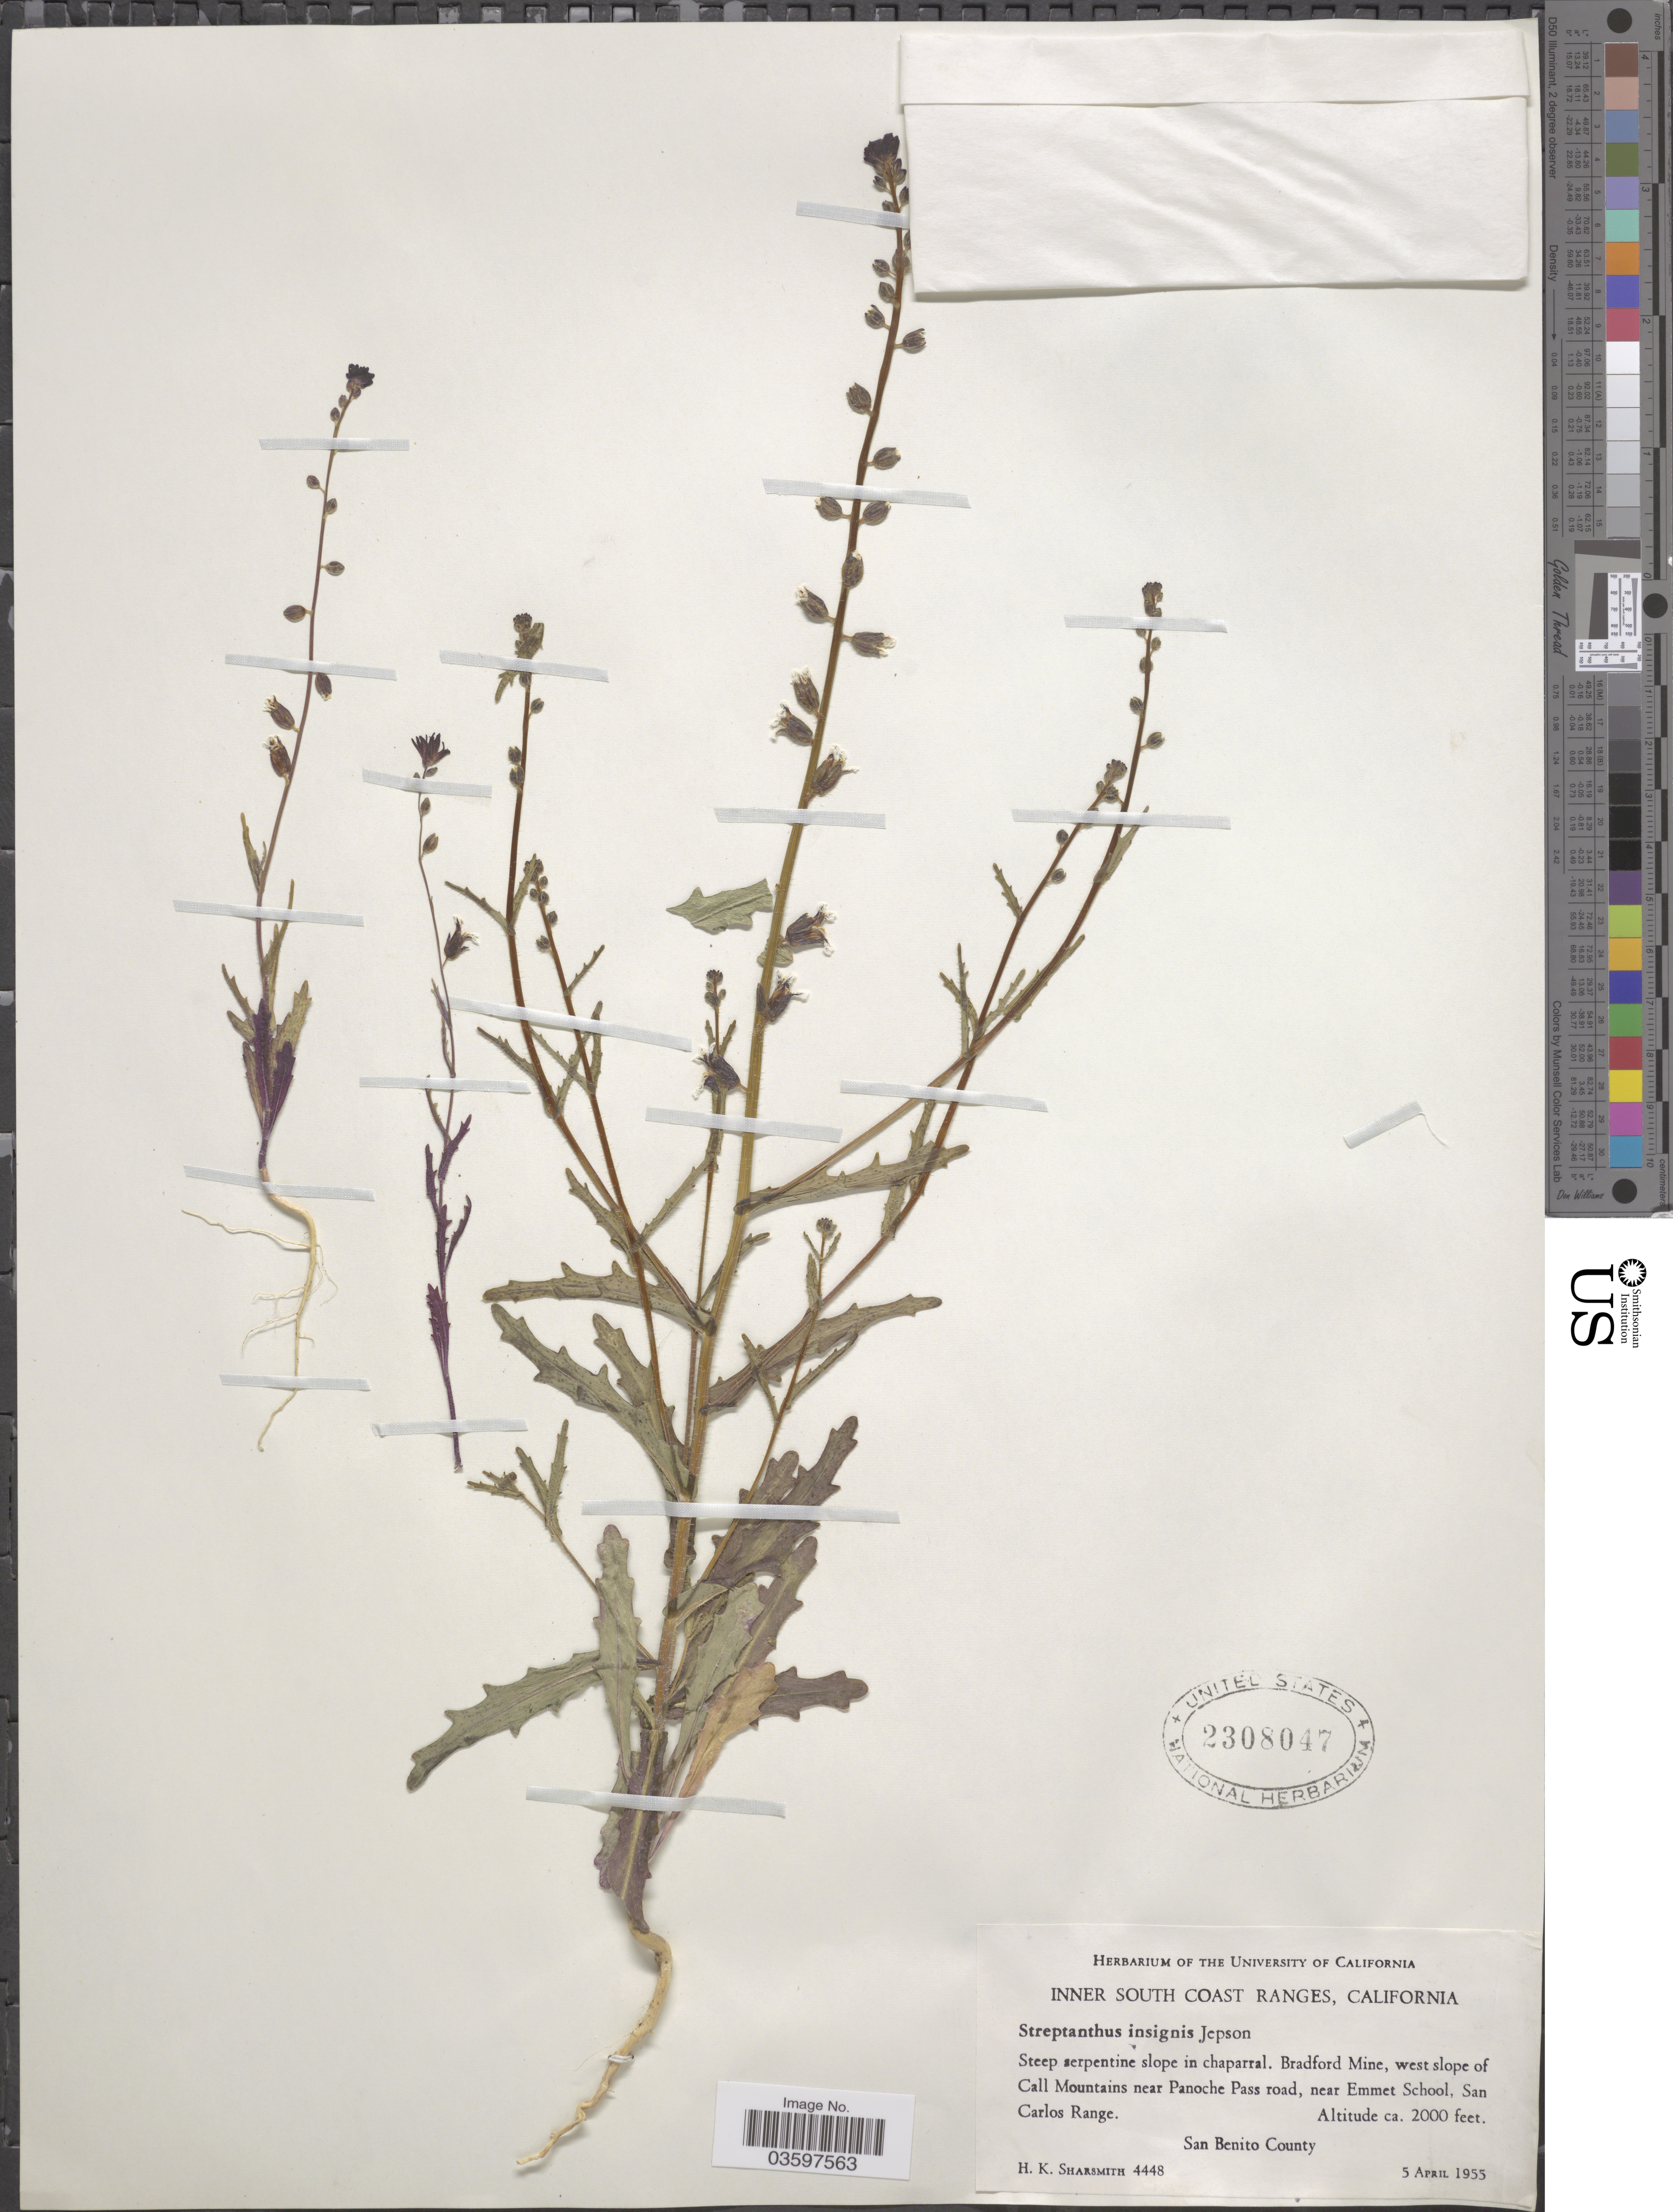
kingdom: Plantae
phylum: Tracheophyta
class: Magnoliopsida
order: Brassicales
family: Brassicaceae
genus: Streptanthus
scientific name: Streptanthus insignis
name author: Jeps.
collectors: H. Sharsmith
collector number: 4448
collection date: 1955-04-05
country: United States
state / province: California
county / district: San Benito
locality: Inner South Coast Ranges. Bradford Mine, west slope of Call Mountains near Panoche Pass road, near Emmet School, San Carlos Range. San Benito County.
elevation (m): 610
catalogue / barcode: US 2308047